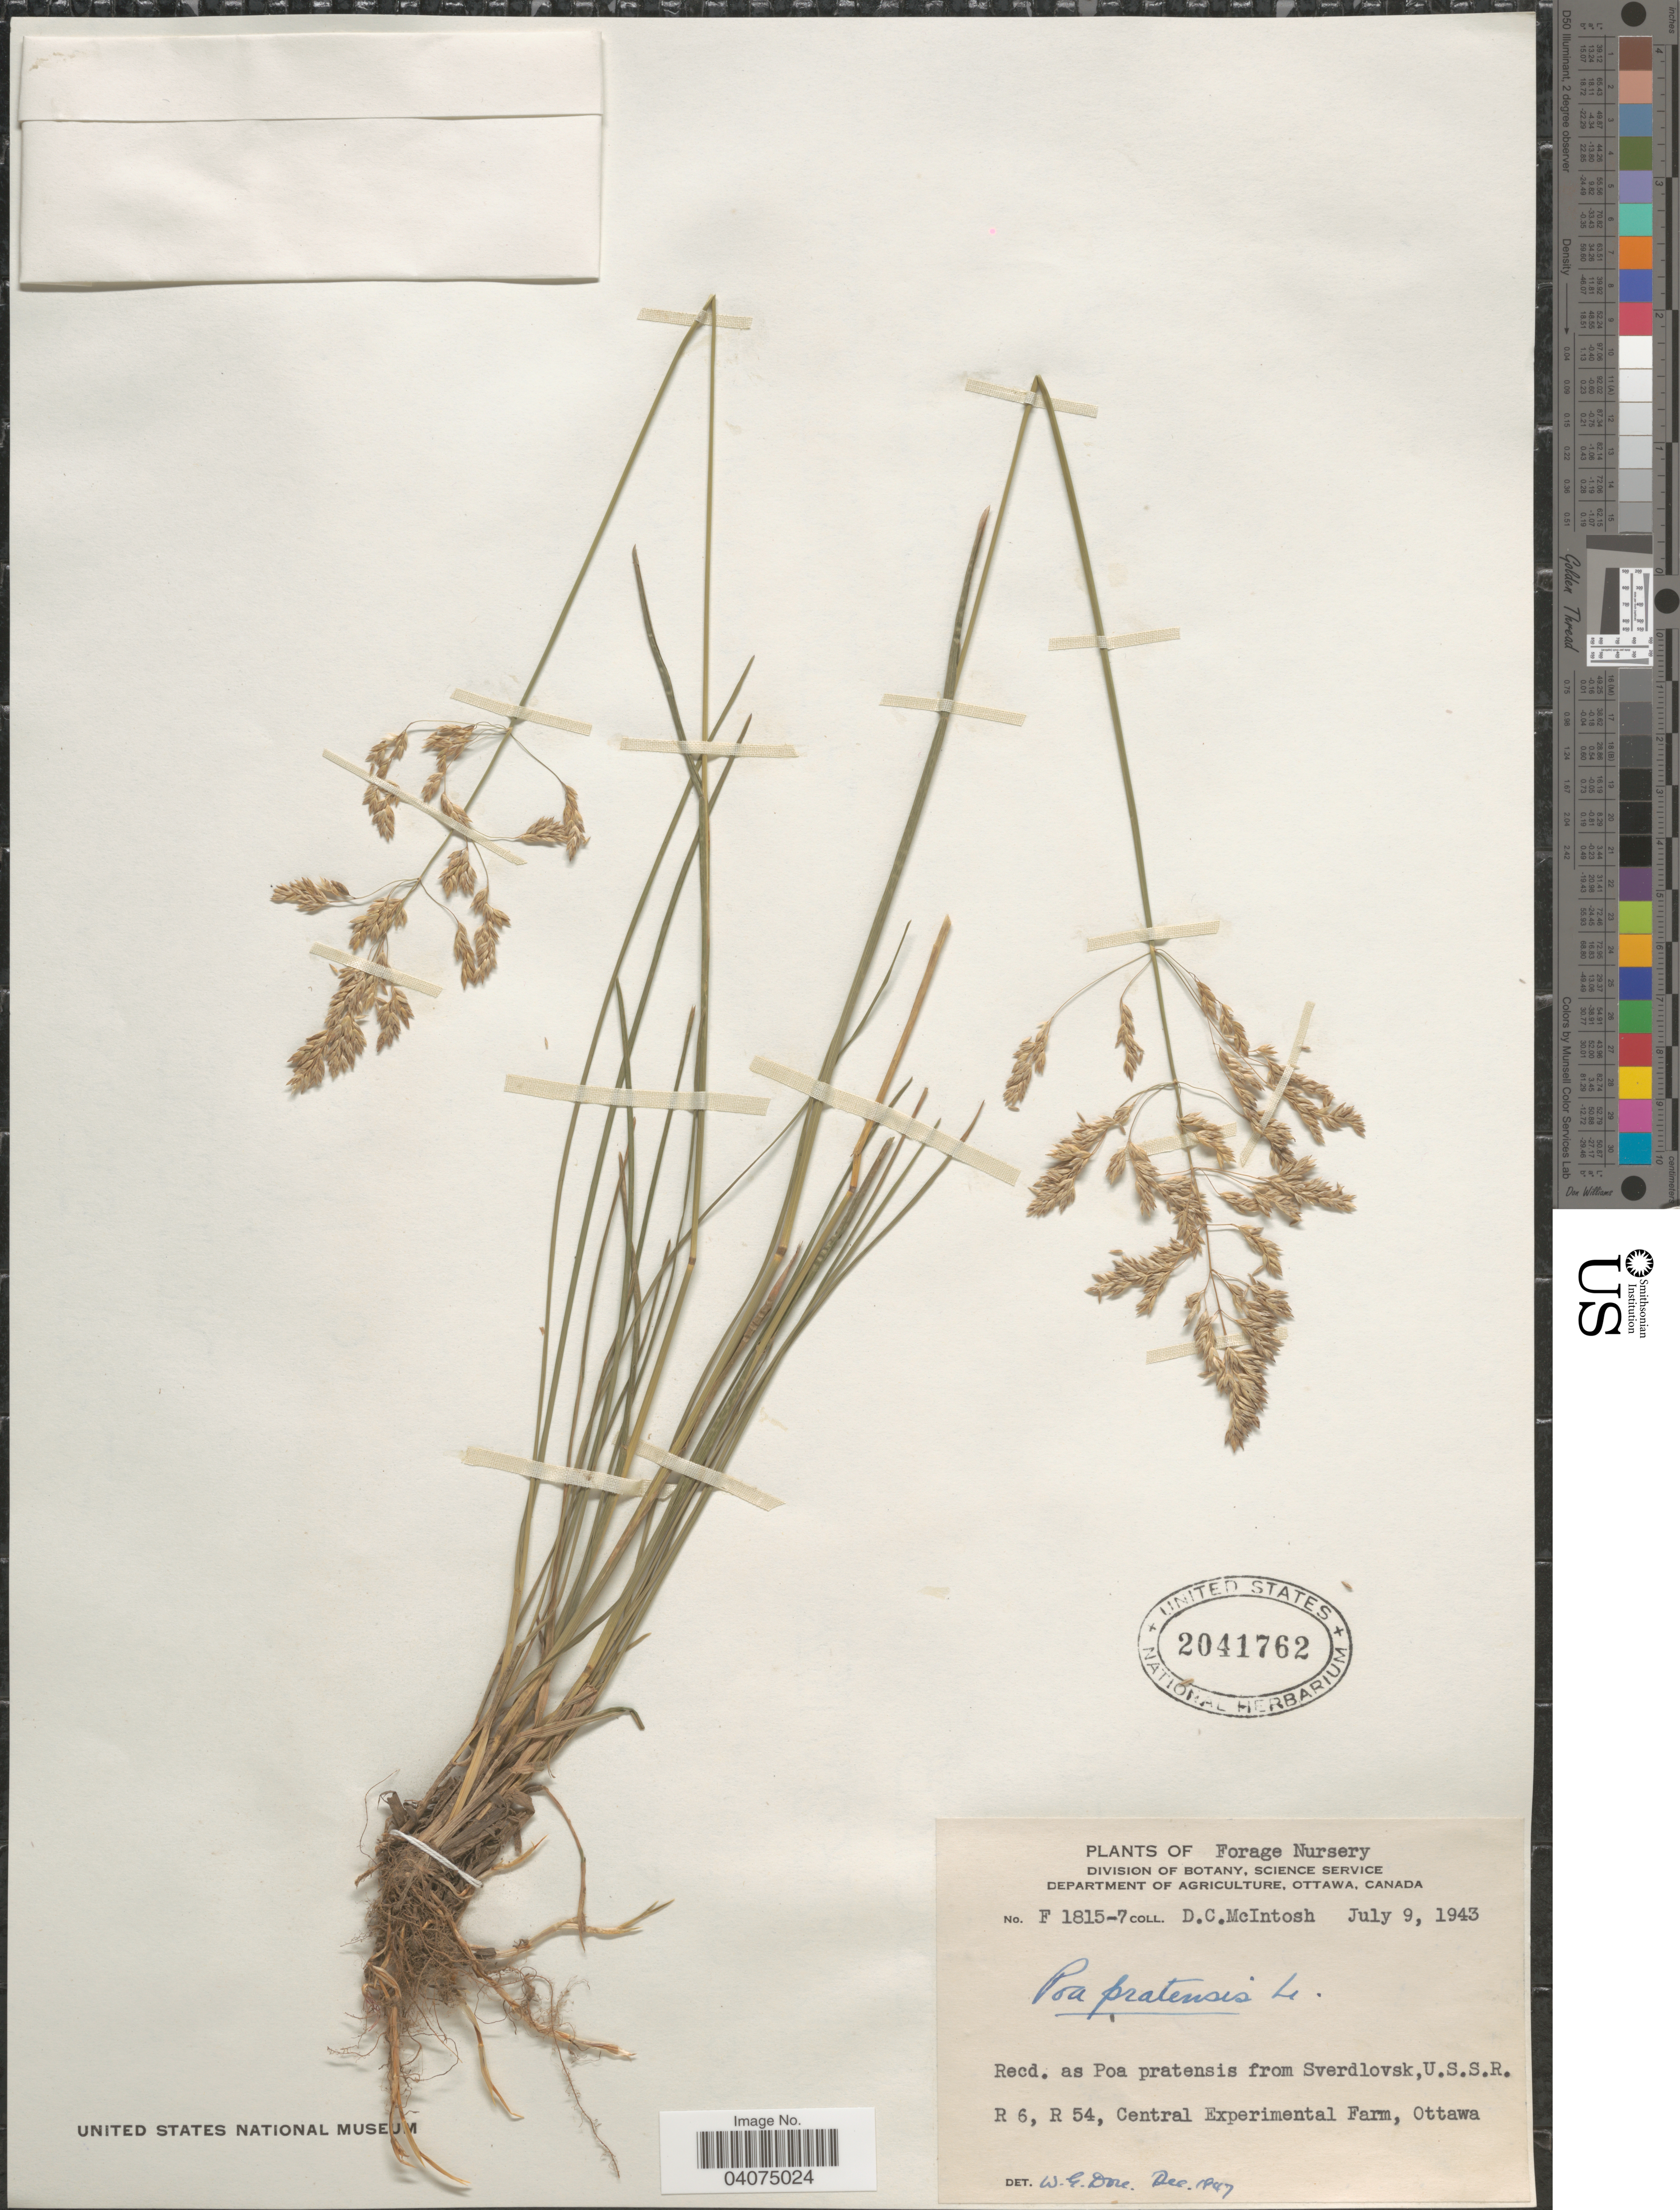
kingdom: Plantae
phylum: Tracheophyta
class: Liliopsida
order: Poales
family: Poaceae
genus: Poa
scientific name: Poa pratensis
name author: L.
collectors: D. McIntosh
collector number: F1815-7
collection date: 1943-07-09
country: Canada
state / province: Ontario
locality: Forage Nursery. R 6, R 54, Central Experimental Farm, Ottawa.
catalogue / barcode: US 2041762